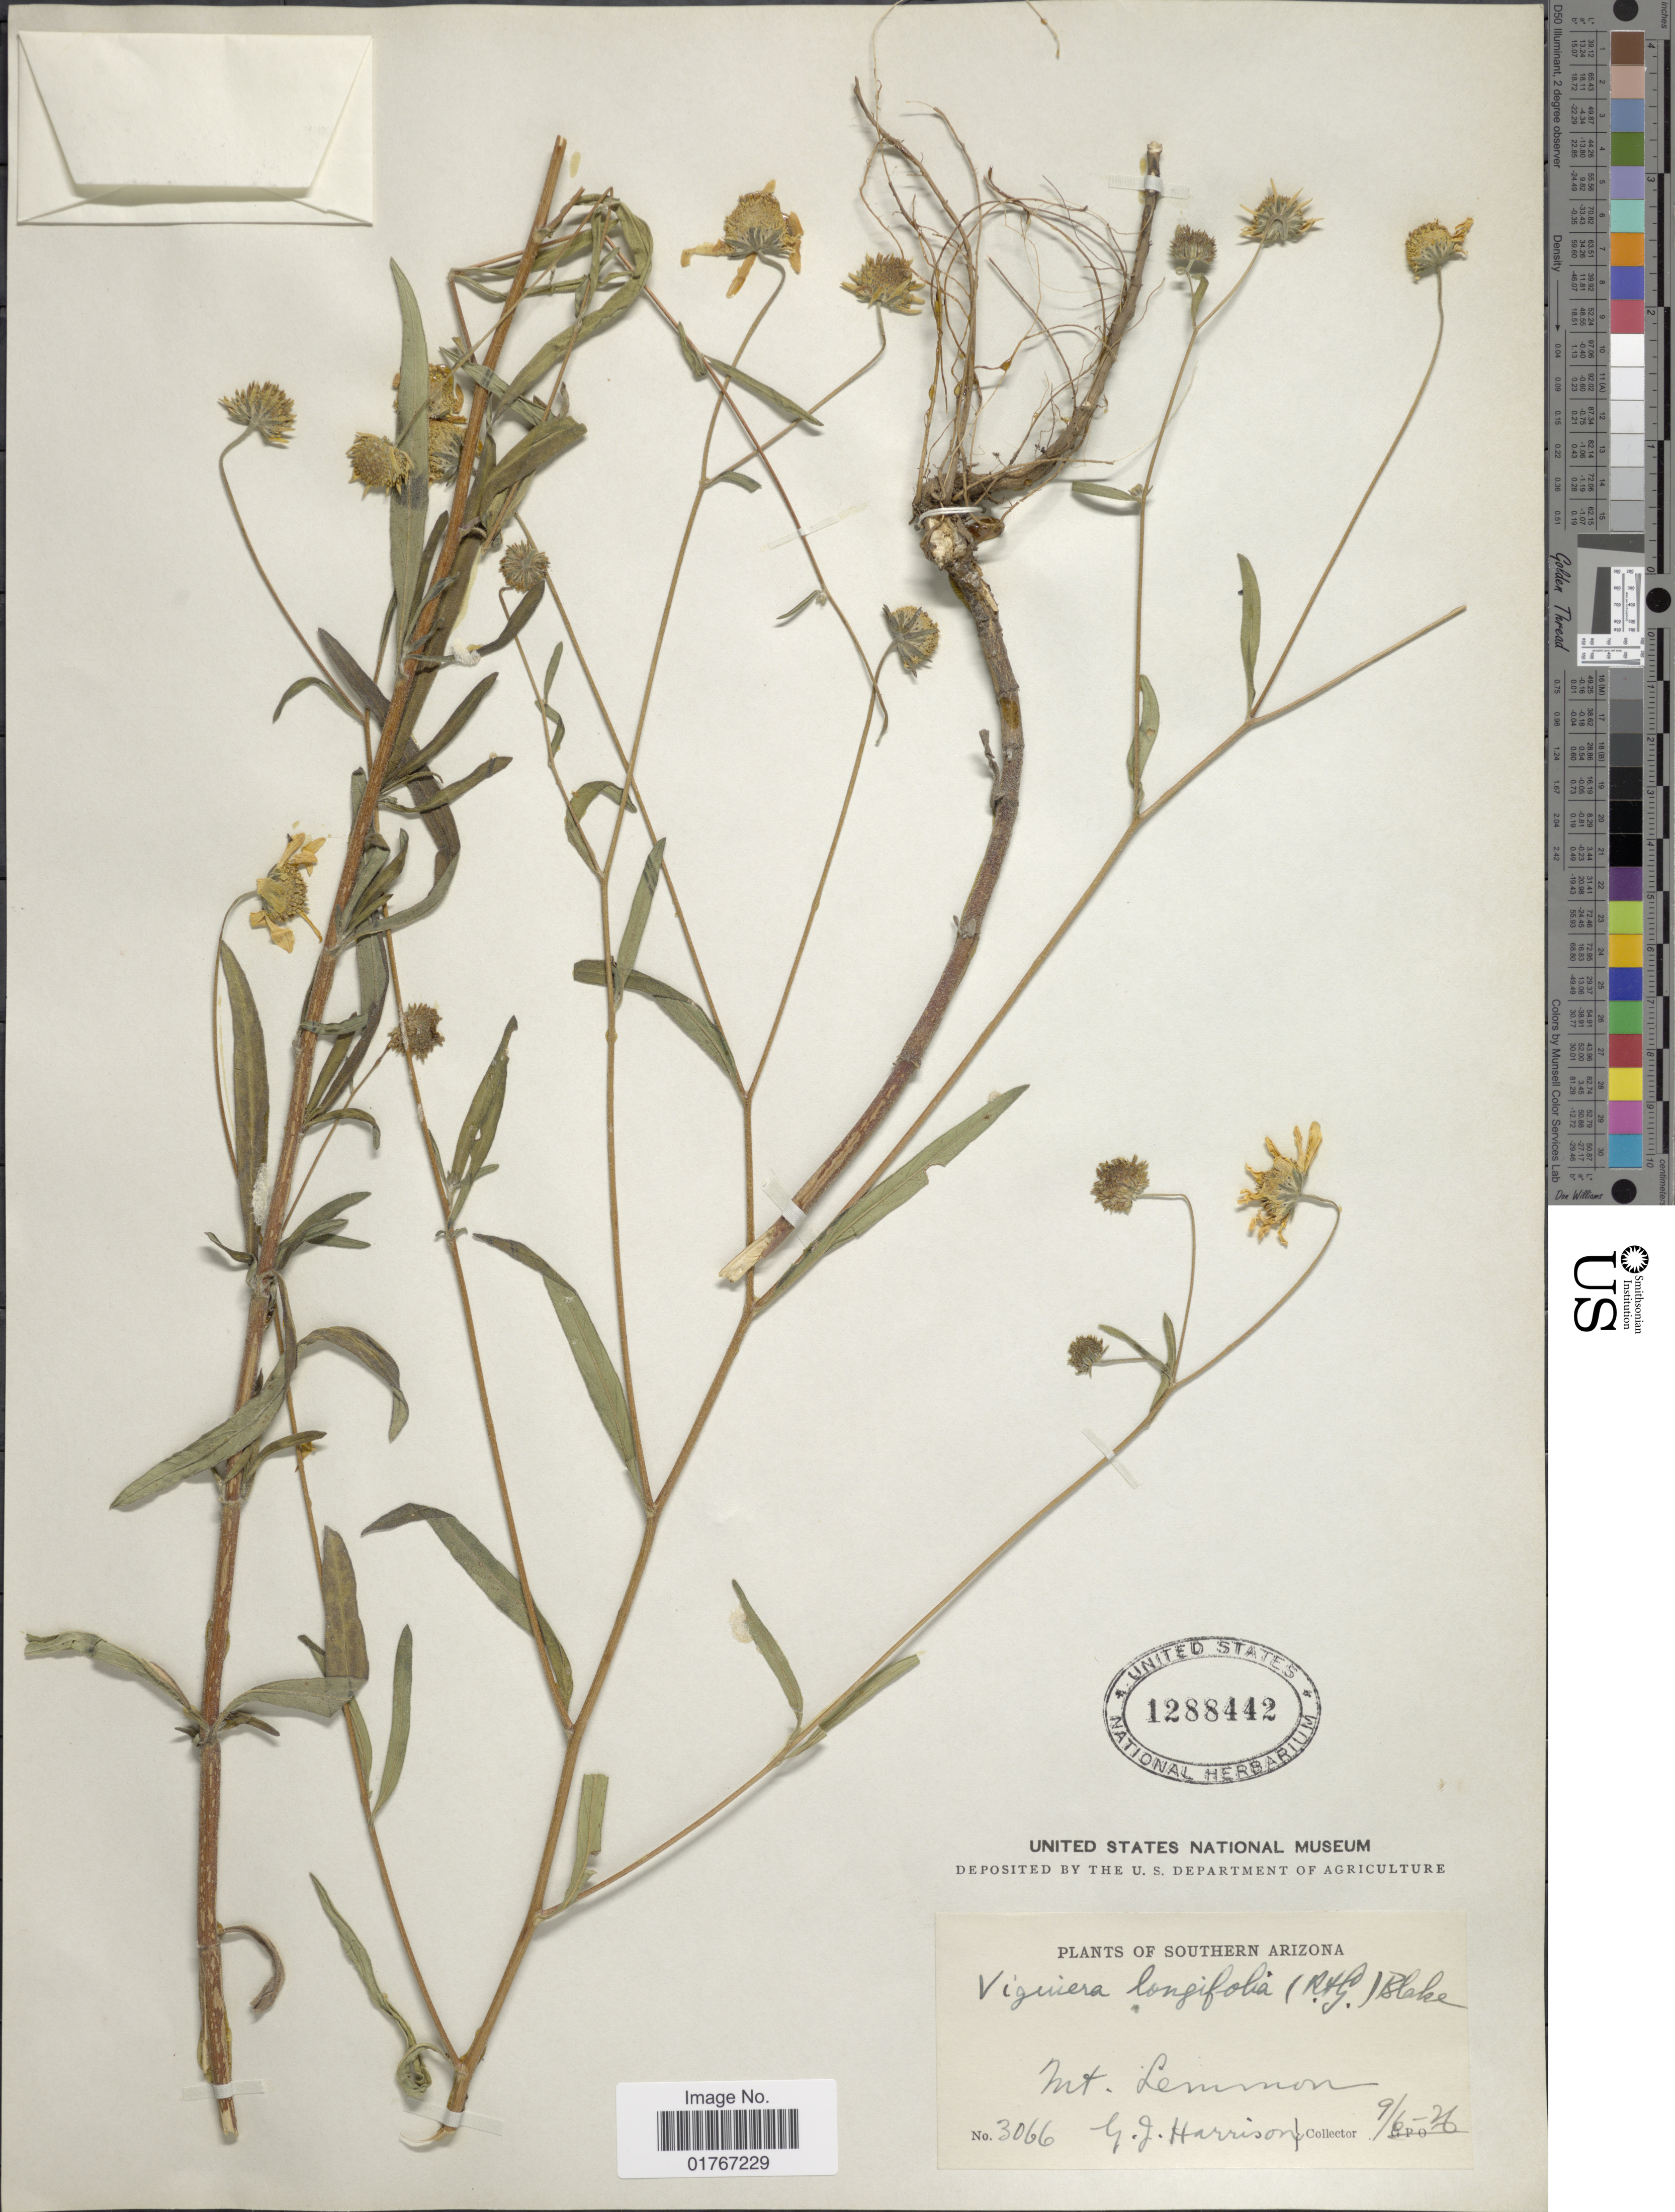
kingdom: Plantae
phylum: Tracheophyta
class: Magnoliopsida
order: Asterales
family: Asteraceae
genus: Heliomeris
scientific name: Heliomeris longifolia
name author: (B.L. Rob.) Cockerell & Greenm.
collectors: G. J. Harrison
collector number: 3066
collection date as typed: Transcribed d/m/y: 9/6/26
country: United States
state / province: Arizona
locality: Southern Arizona, Mt Lemmon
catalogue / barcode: US 1288442